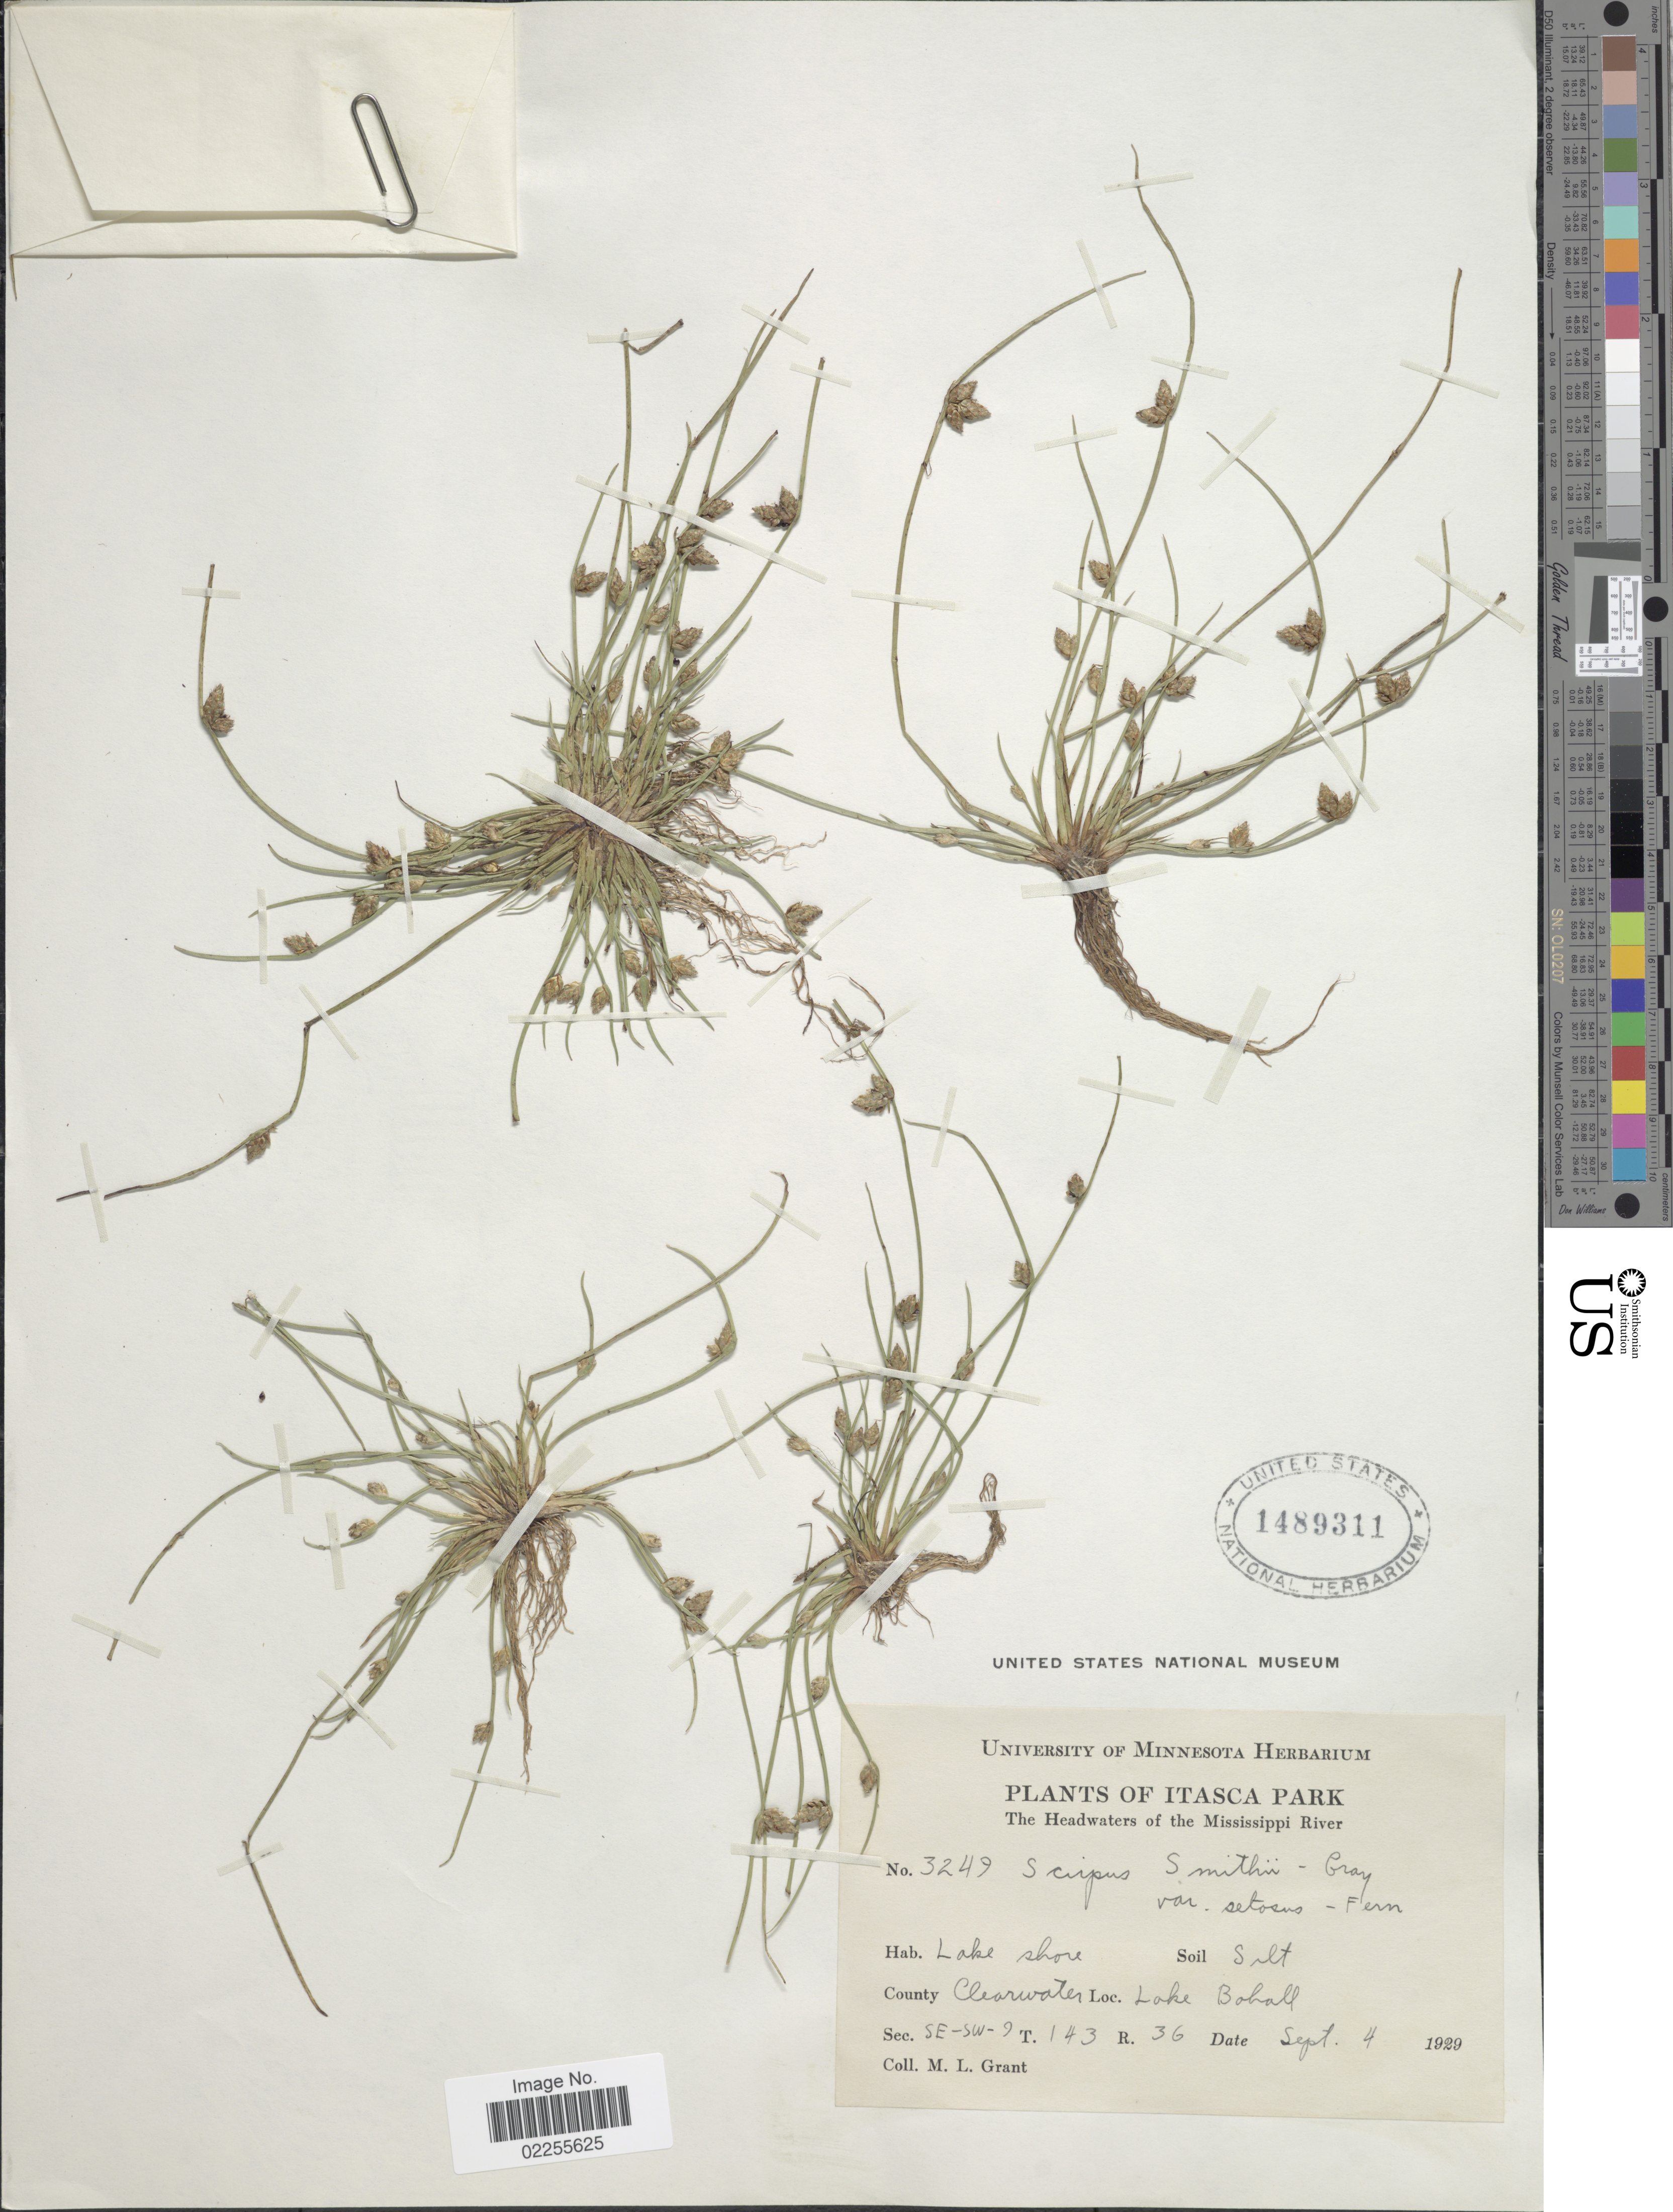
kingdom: Plantae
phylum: Tracheophyta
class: Liliopsida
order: Poales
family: Cyperaceae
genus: Schoenoplectus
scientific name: Schoenoplectus smithii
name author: (A. Gray) Soják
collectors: M. L. Grant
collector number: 3249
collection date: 1929-09-04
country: United States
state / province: Minnesota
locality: Itasca Park, The Headwaters of the Mississippi River, Lake shore, County Clearwater, Lake Bohall, Sec. SE-SW-9 T. 143 R. 36.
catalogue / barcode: US 1489311